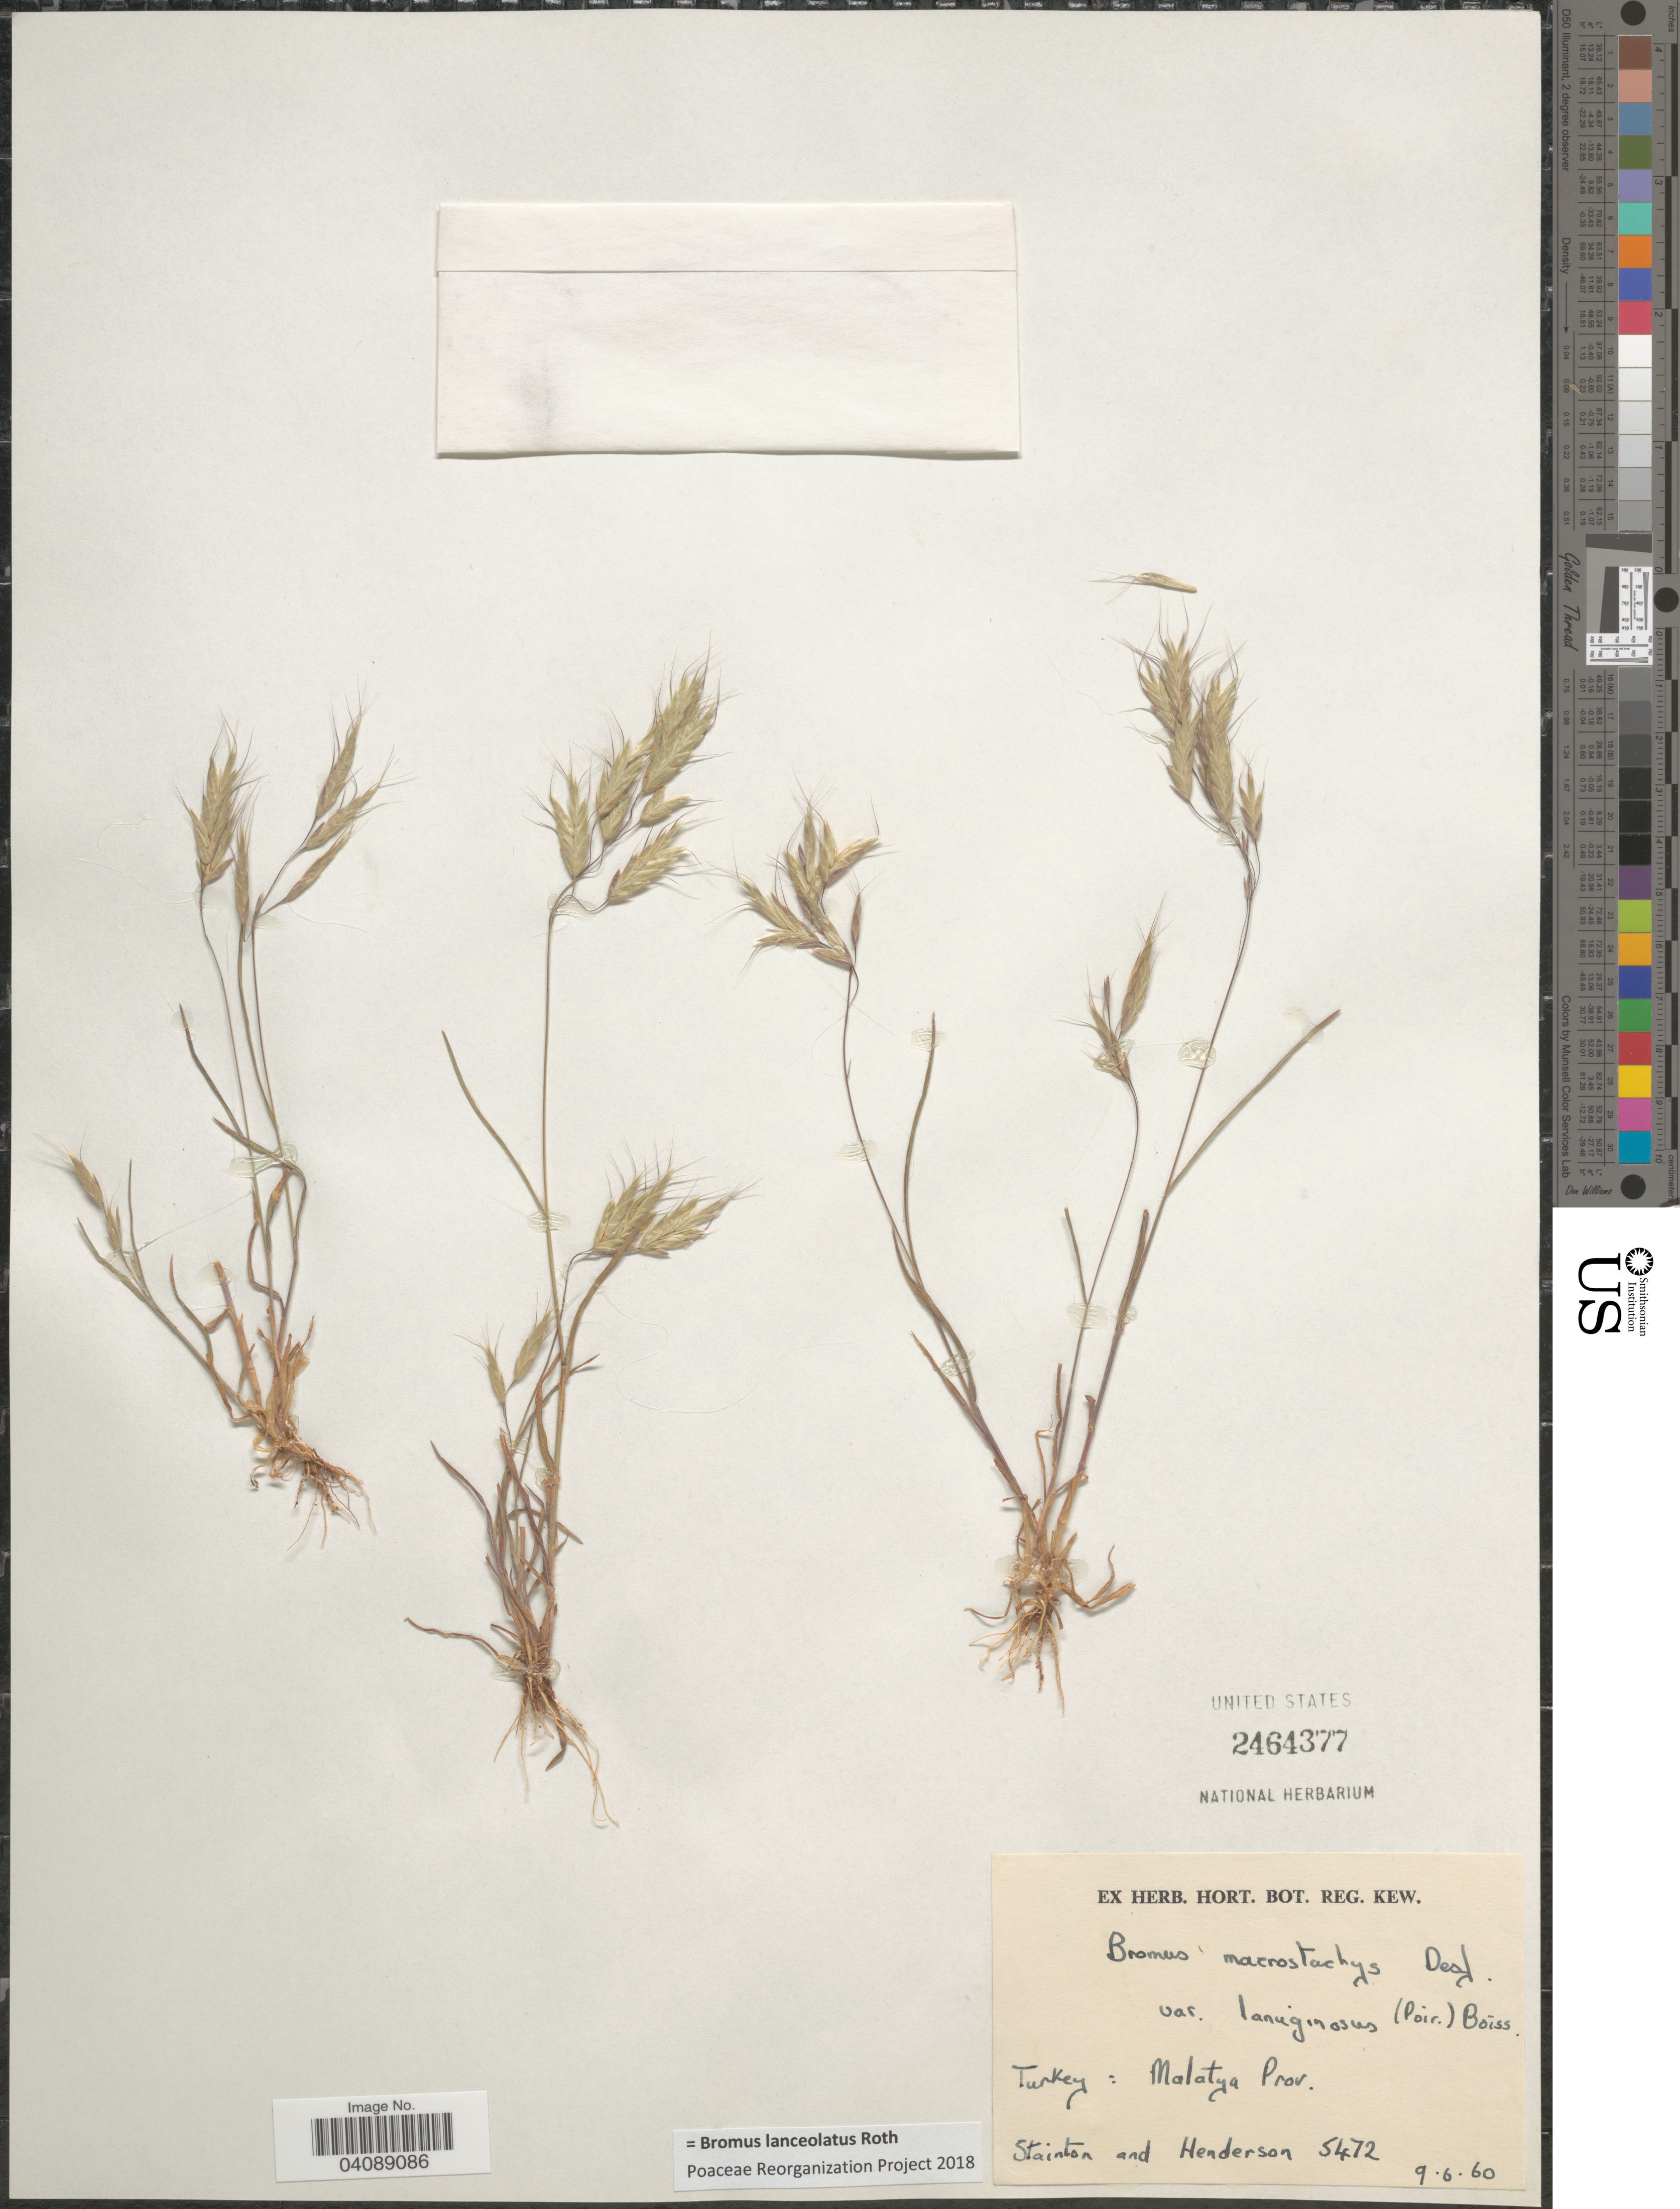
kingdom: Plantae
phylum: Tracheophyta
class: Liliopsida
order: Poales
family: Poaceae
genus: Bromus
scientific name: Bromus lanceolatus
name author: Roth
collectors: -. Stainton & -. Henderson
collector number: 5472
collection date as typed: Transcribed d/m/y: 9/6/60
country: Turkey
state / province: Malatya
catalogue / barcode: US 2464377